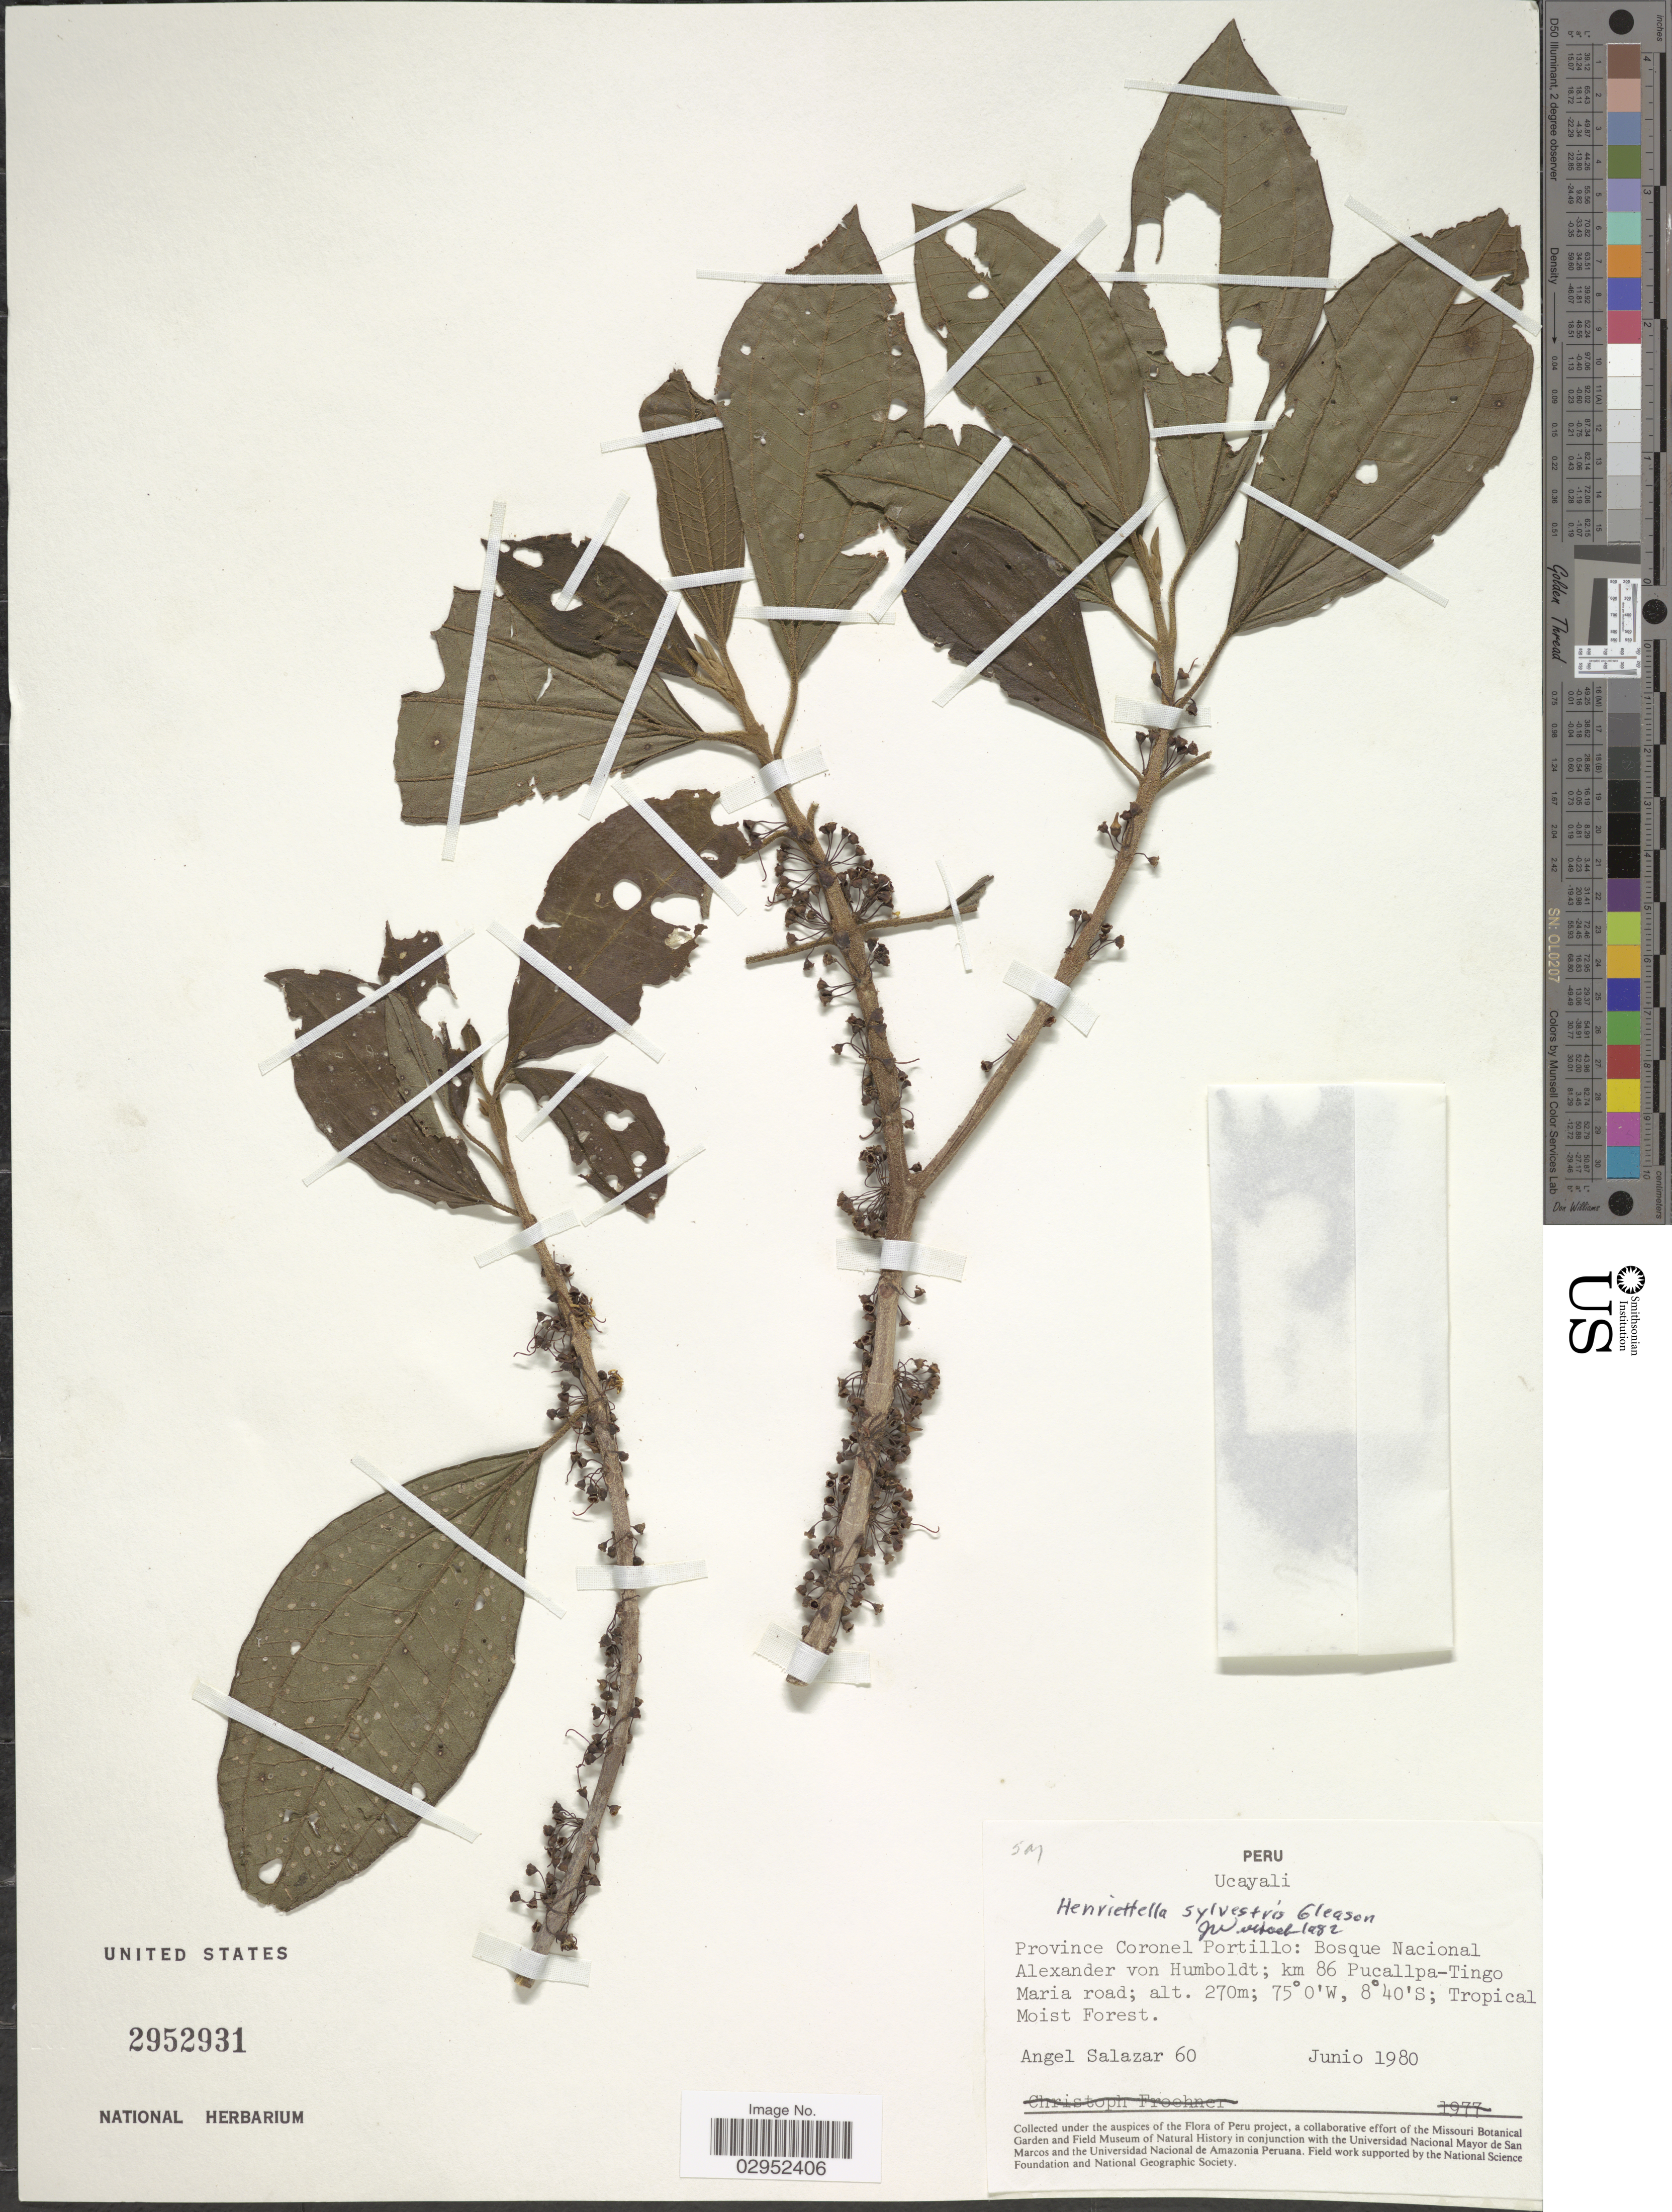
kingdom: Plantae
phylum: Tracheophyta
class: Magnoliopsida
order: Myrtales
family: Melastomataceae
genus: Henriettea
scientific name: Henriettea fascicularis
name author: (Sw.) M. Gómez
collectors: A. Salazar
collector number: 60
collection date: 1980-06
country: Peru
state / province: Ucayali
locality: Province Coronel Portillo: Bosque Nacional Alexander von Humboldt; km 86 Pucallpa-Tingo Maria road. Tropical Moist Forest.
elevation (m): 270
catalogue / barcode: US 2952931